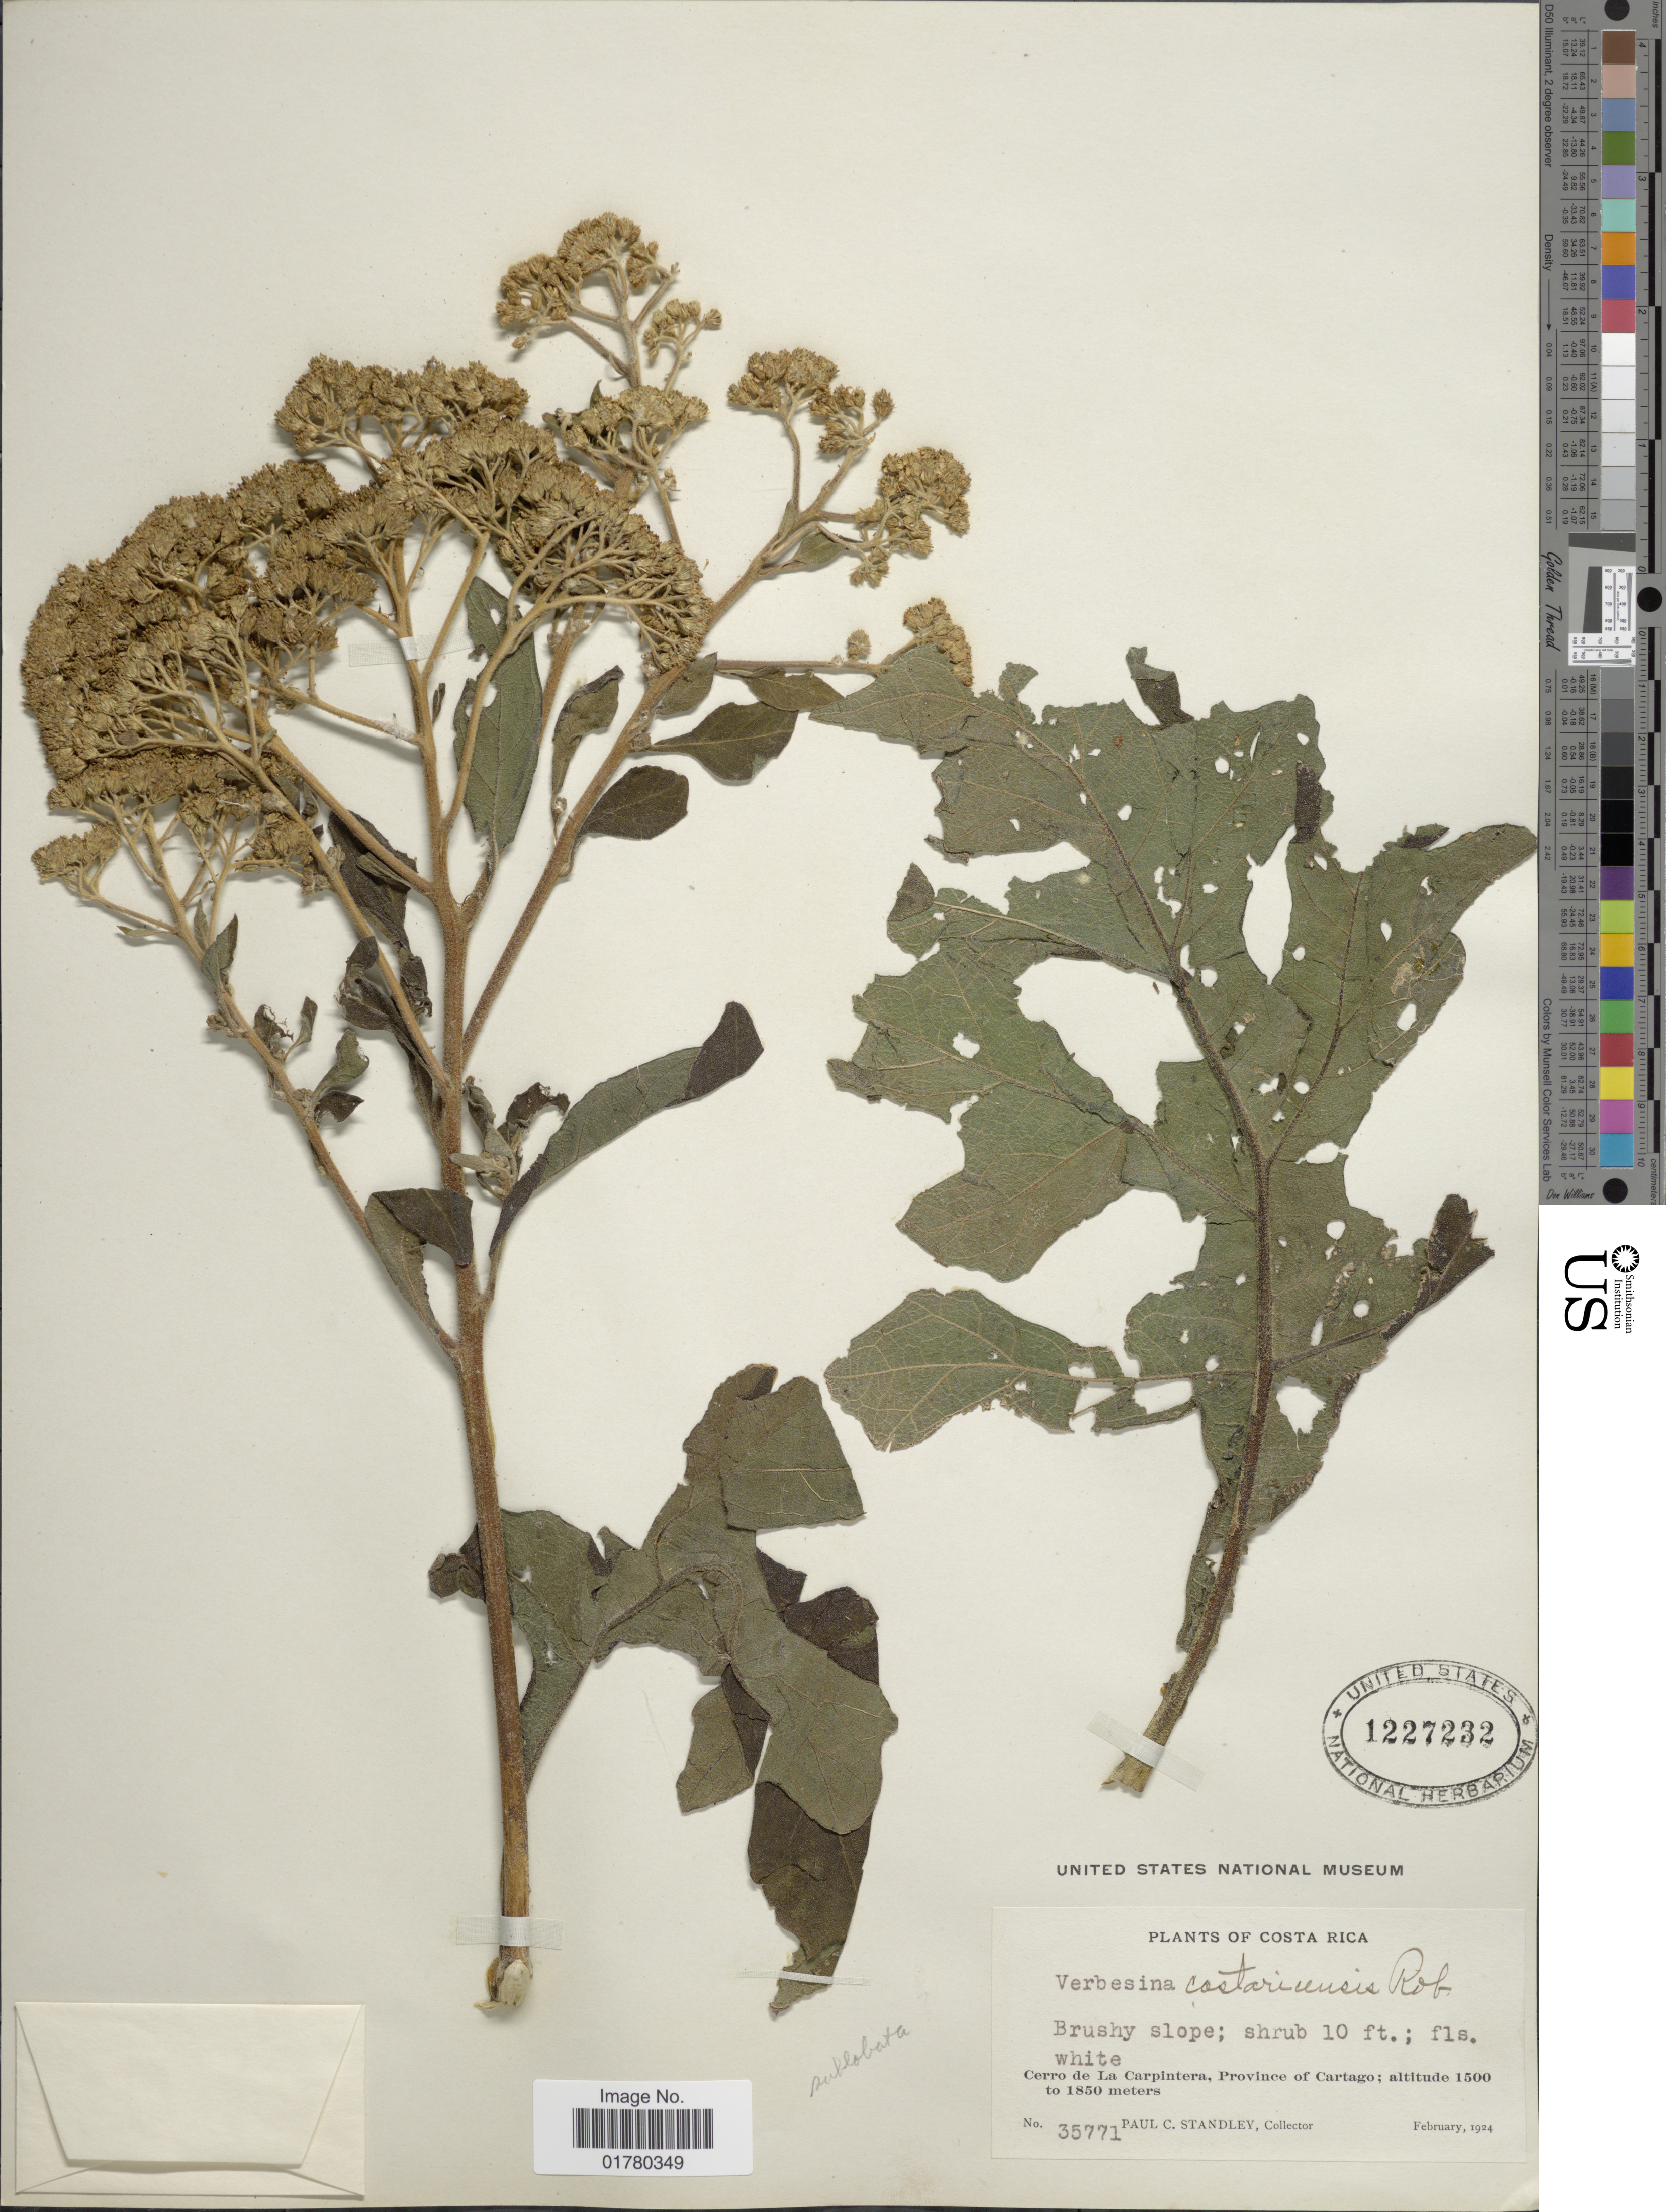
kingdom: Plantae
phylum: Tracheophyta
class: Magnoliopsida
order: Asterales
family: Asteraceae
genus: Verbesina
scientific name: Verbesina turbacensis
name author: Kunth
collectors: P. C. Standley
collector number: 35771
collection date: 1924-02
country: Costa Rica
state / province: Cartago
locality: Cerro de La Carpintera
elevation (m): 1500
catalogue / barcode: US 1227232